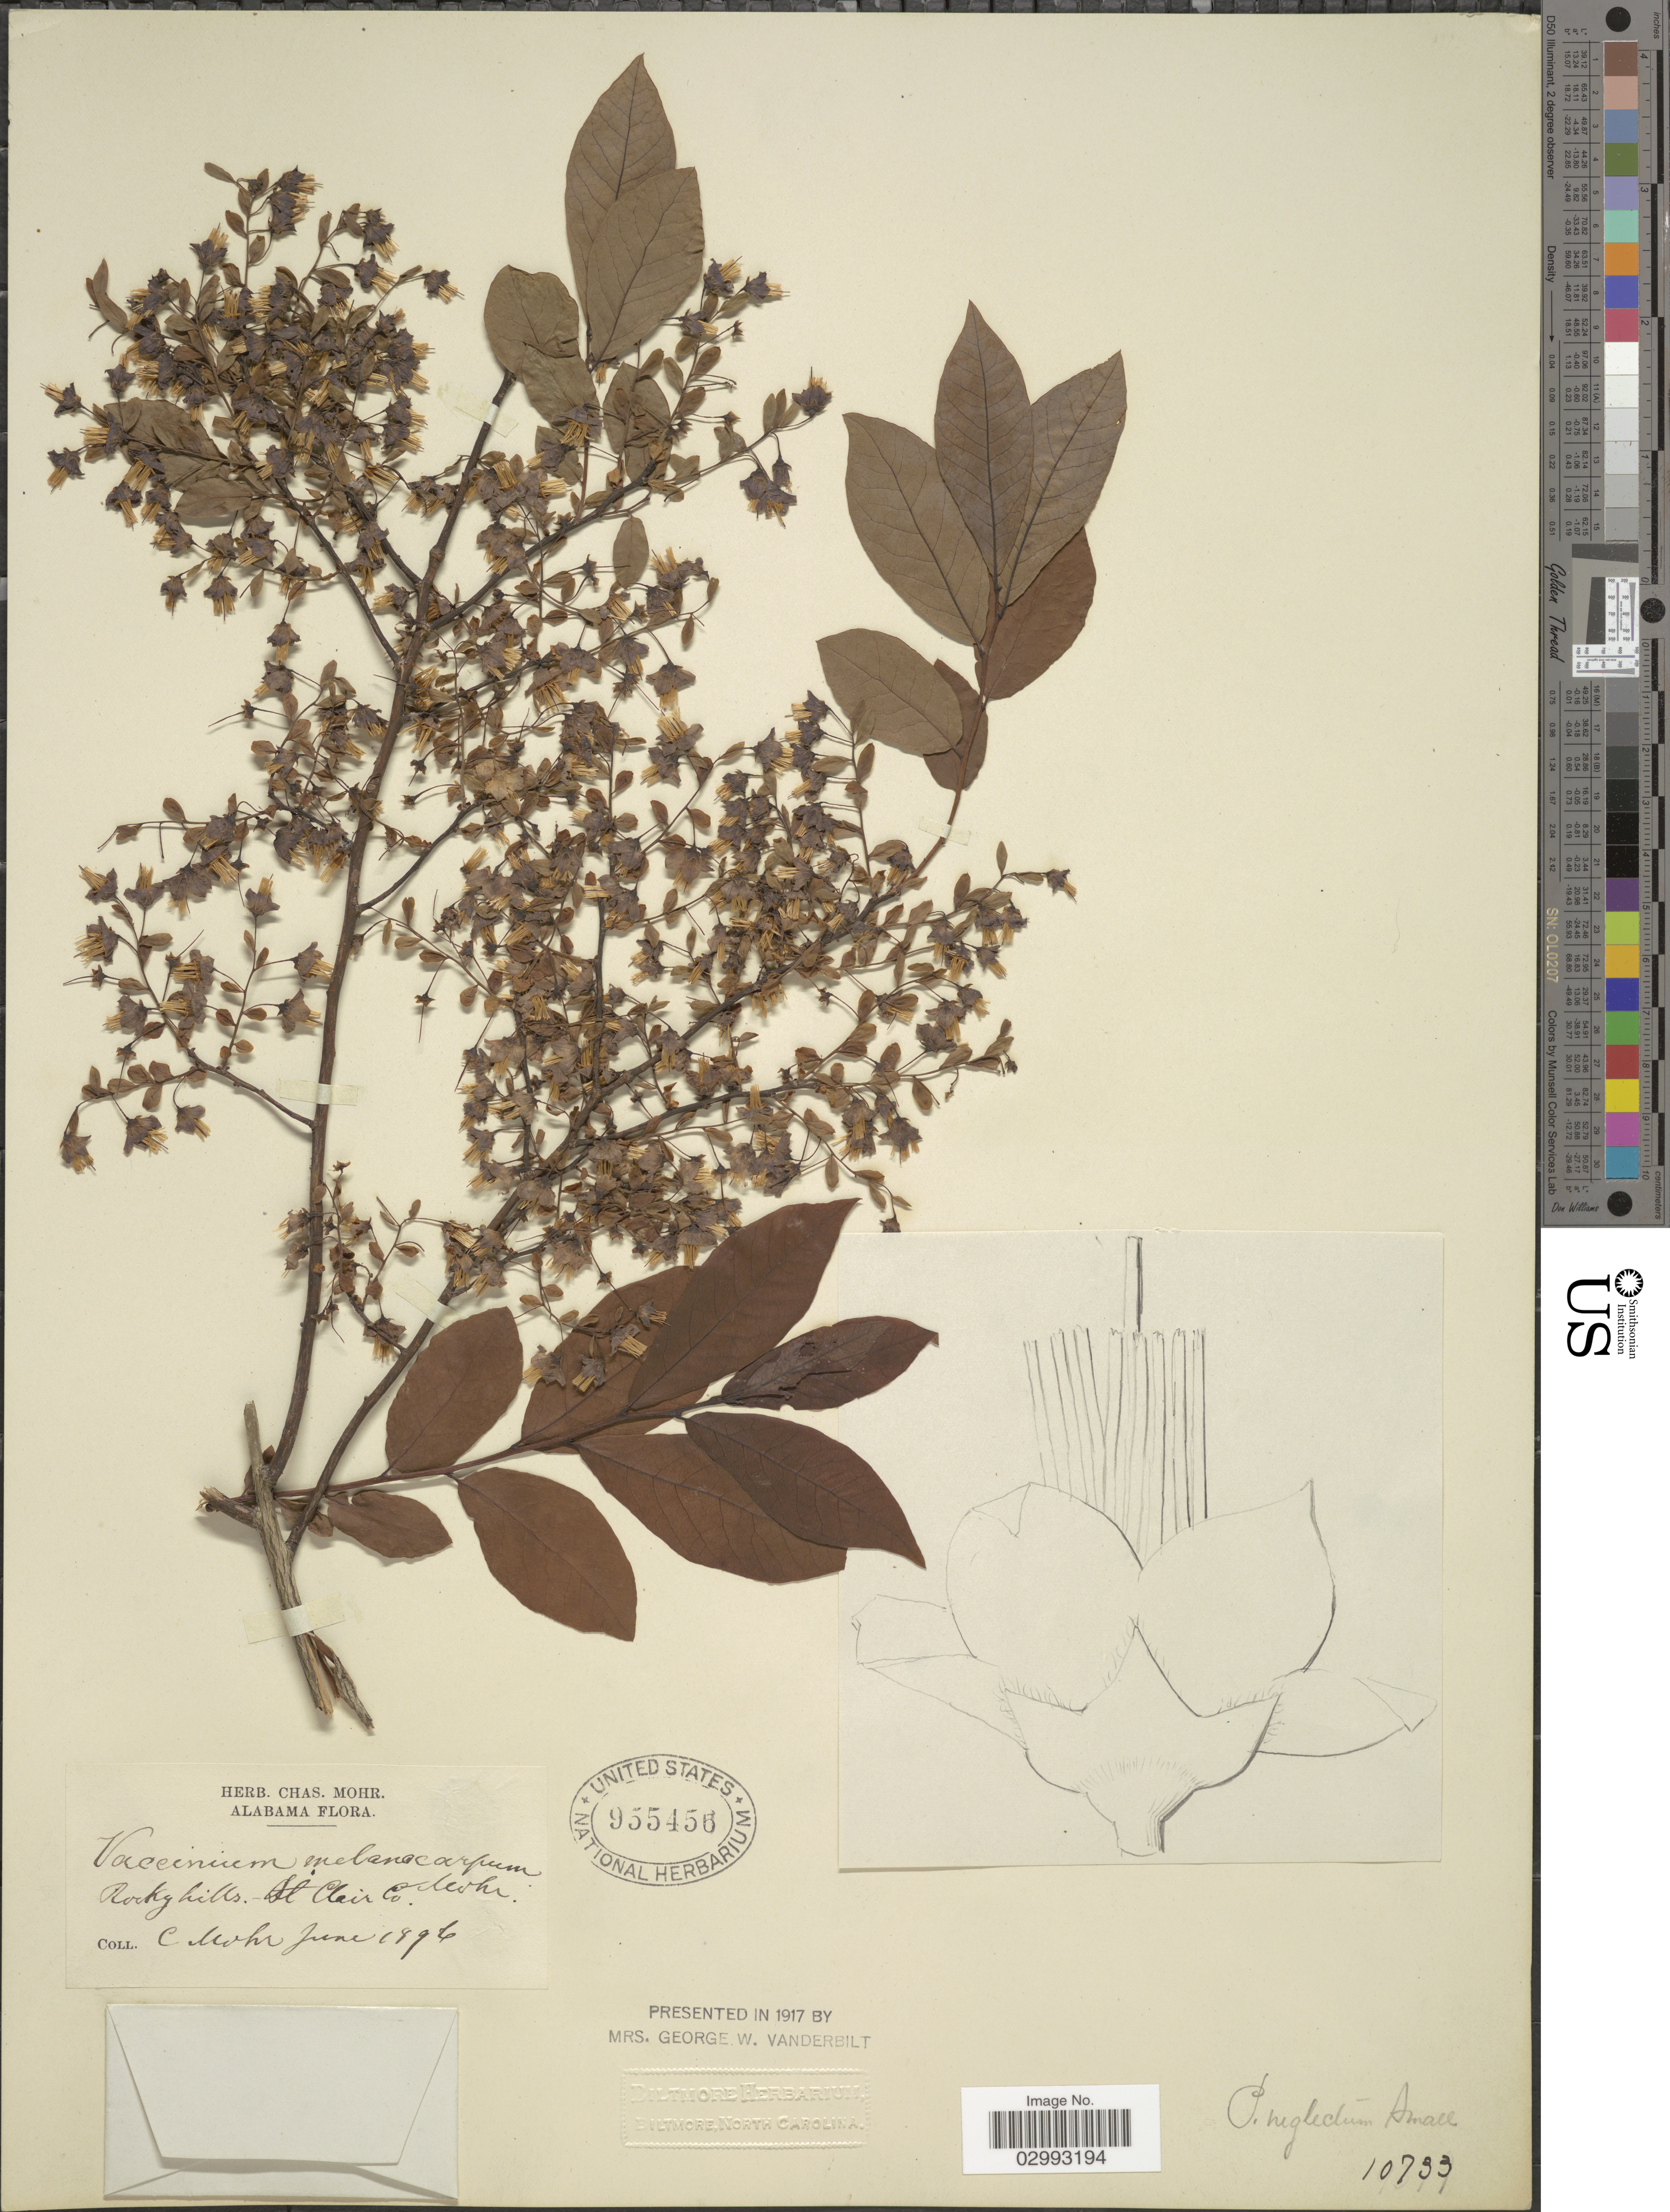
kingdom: Plantae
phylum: Tracheophyta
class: Magnoliopsida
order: Ericales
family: Ericaceae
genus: Polycodium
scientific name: Polycodium melanocarpum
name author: (C. Mohr) Small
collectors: Mohr, C. T. (herbarium)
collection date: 1896-06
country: United States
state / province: Alabama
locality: St Clair Co.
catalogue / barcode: US 955456